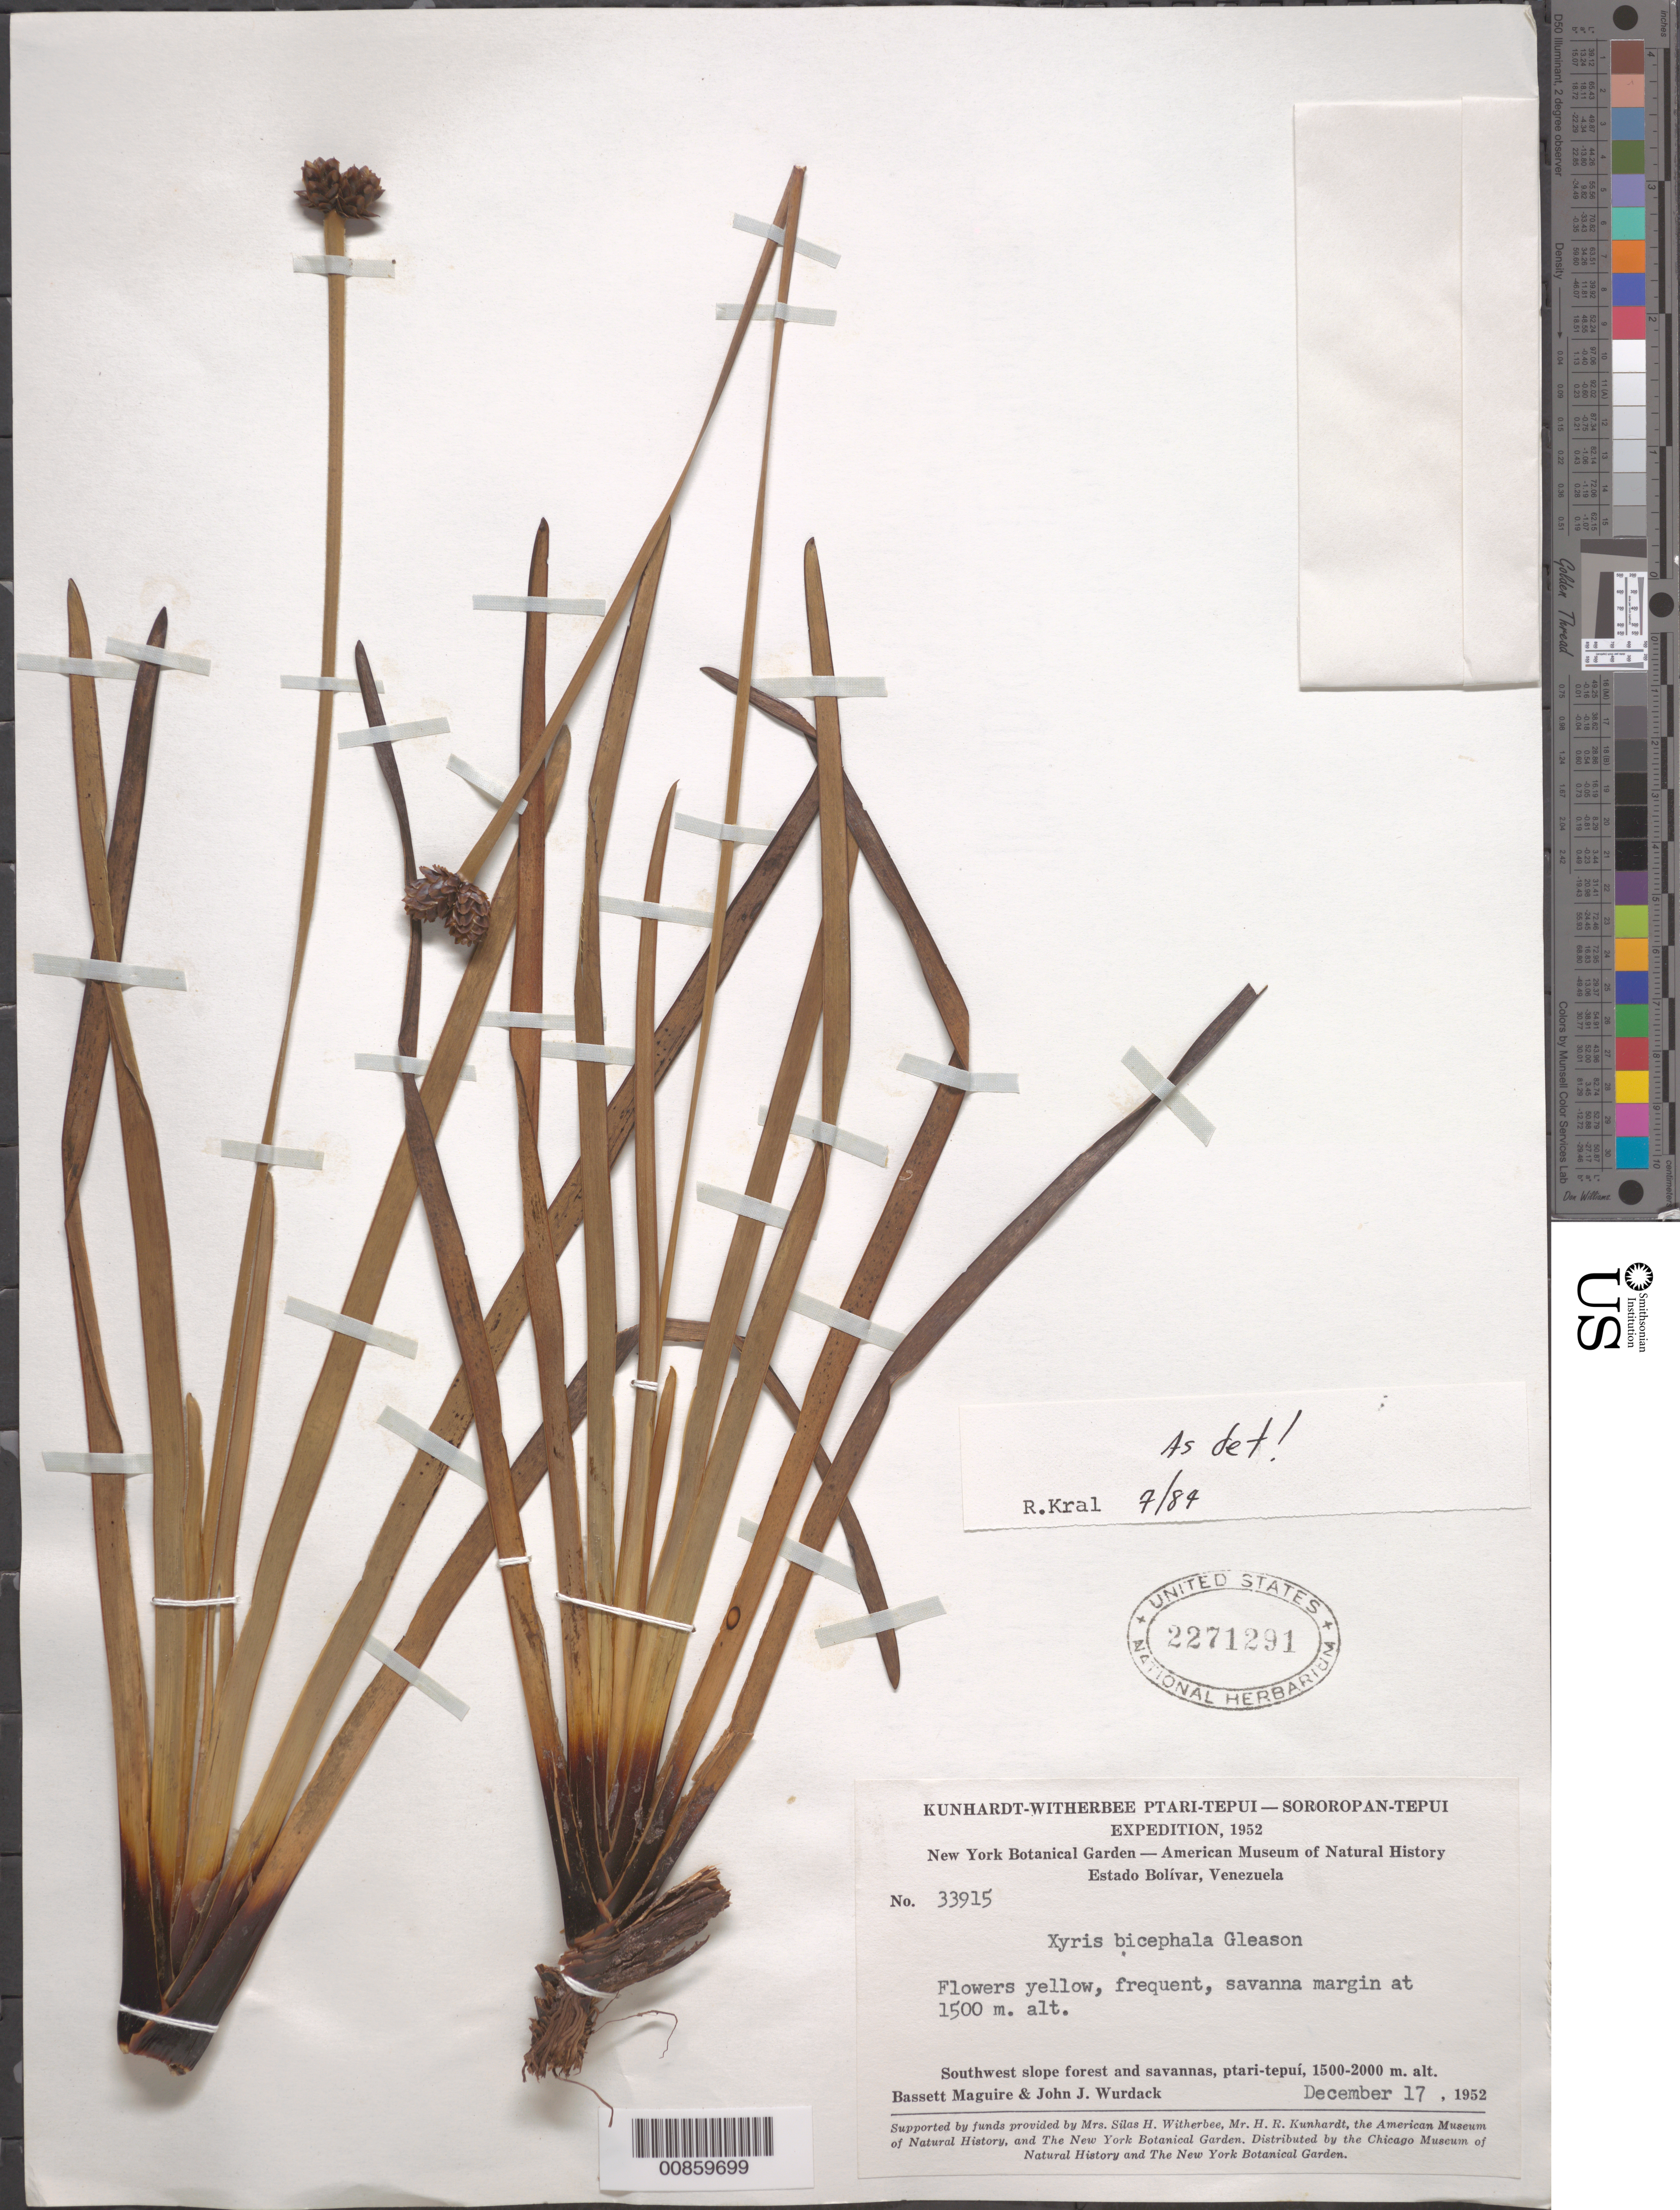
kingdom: Plantae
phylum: Tracheophyta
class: Liliopsida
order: Poales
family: Xyridaceae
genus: Xyris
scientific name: Xyris bicephala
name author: Gleason in Gleason & Killip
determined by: Kral, Robert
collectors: B. Maguire & J. J. Wurdack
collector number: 33915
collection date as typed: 17-Dec-52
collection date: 1952-12-17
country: Venezuela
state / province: Bolívar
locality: Ptari-tepuí, southwest slopes, Sororopan-tepuí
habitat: Savanna margin.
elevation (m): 1500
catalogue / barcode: US 2271291